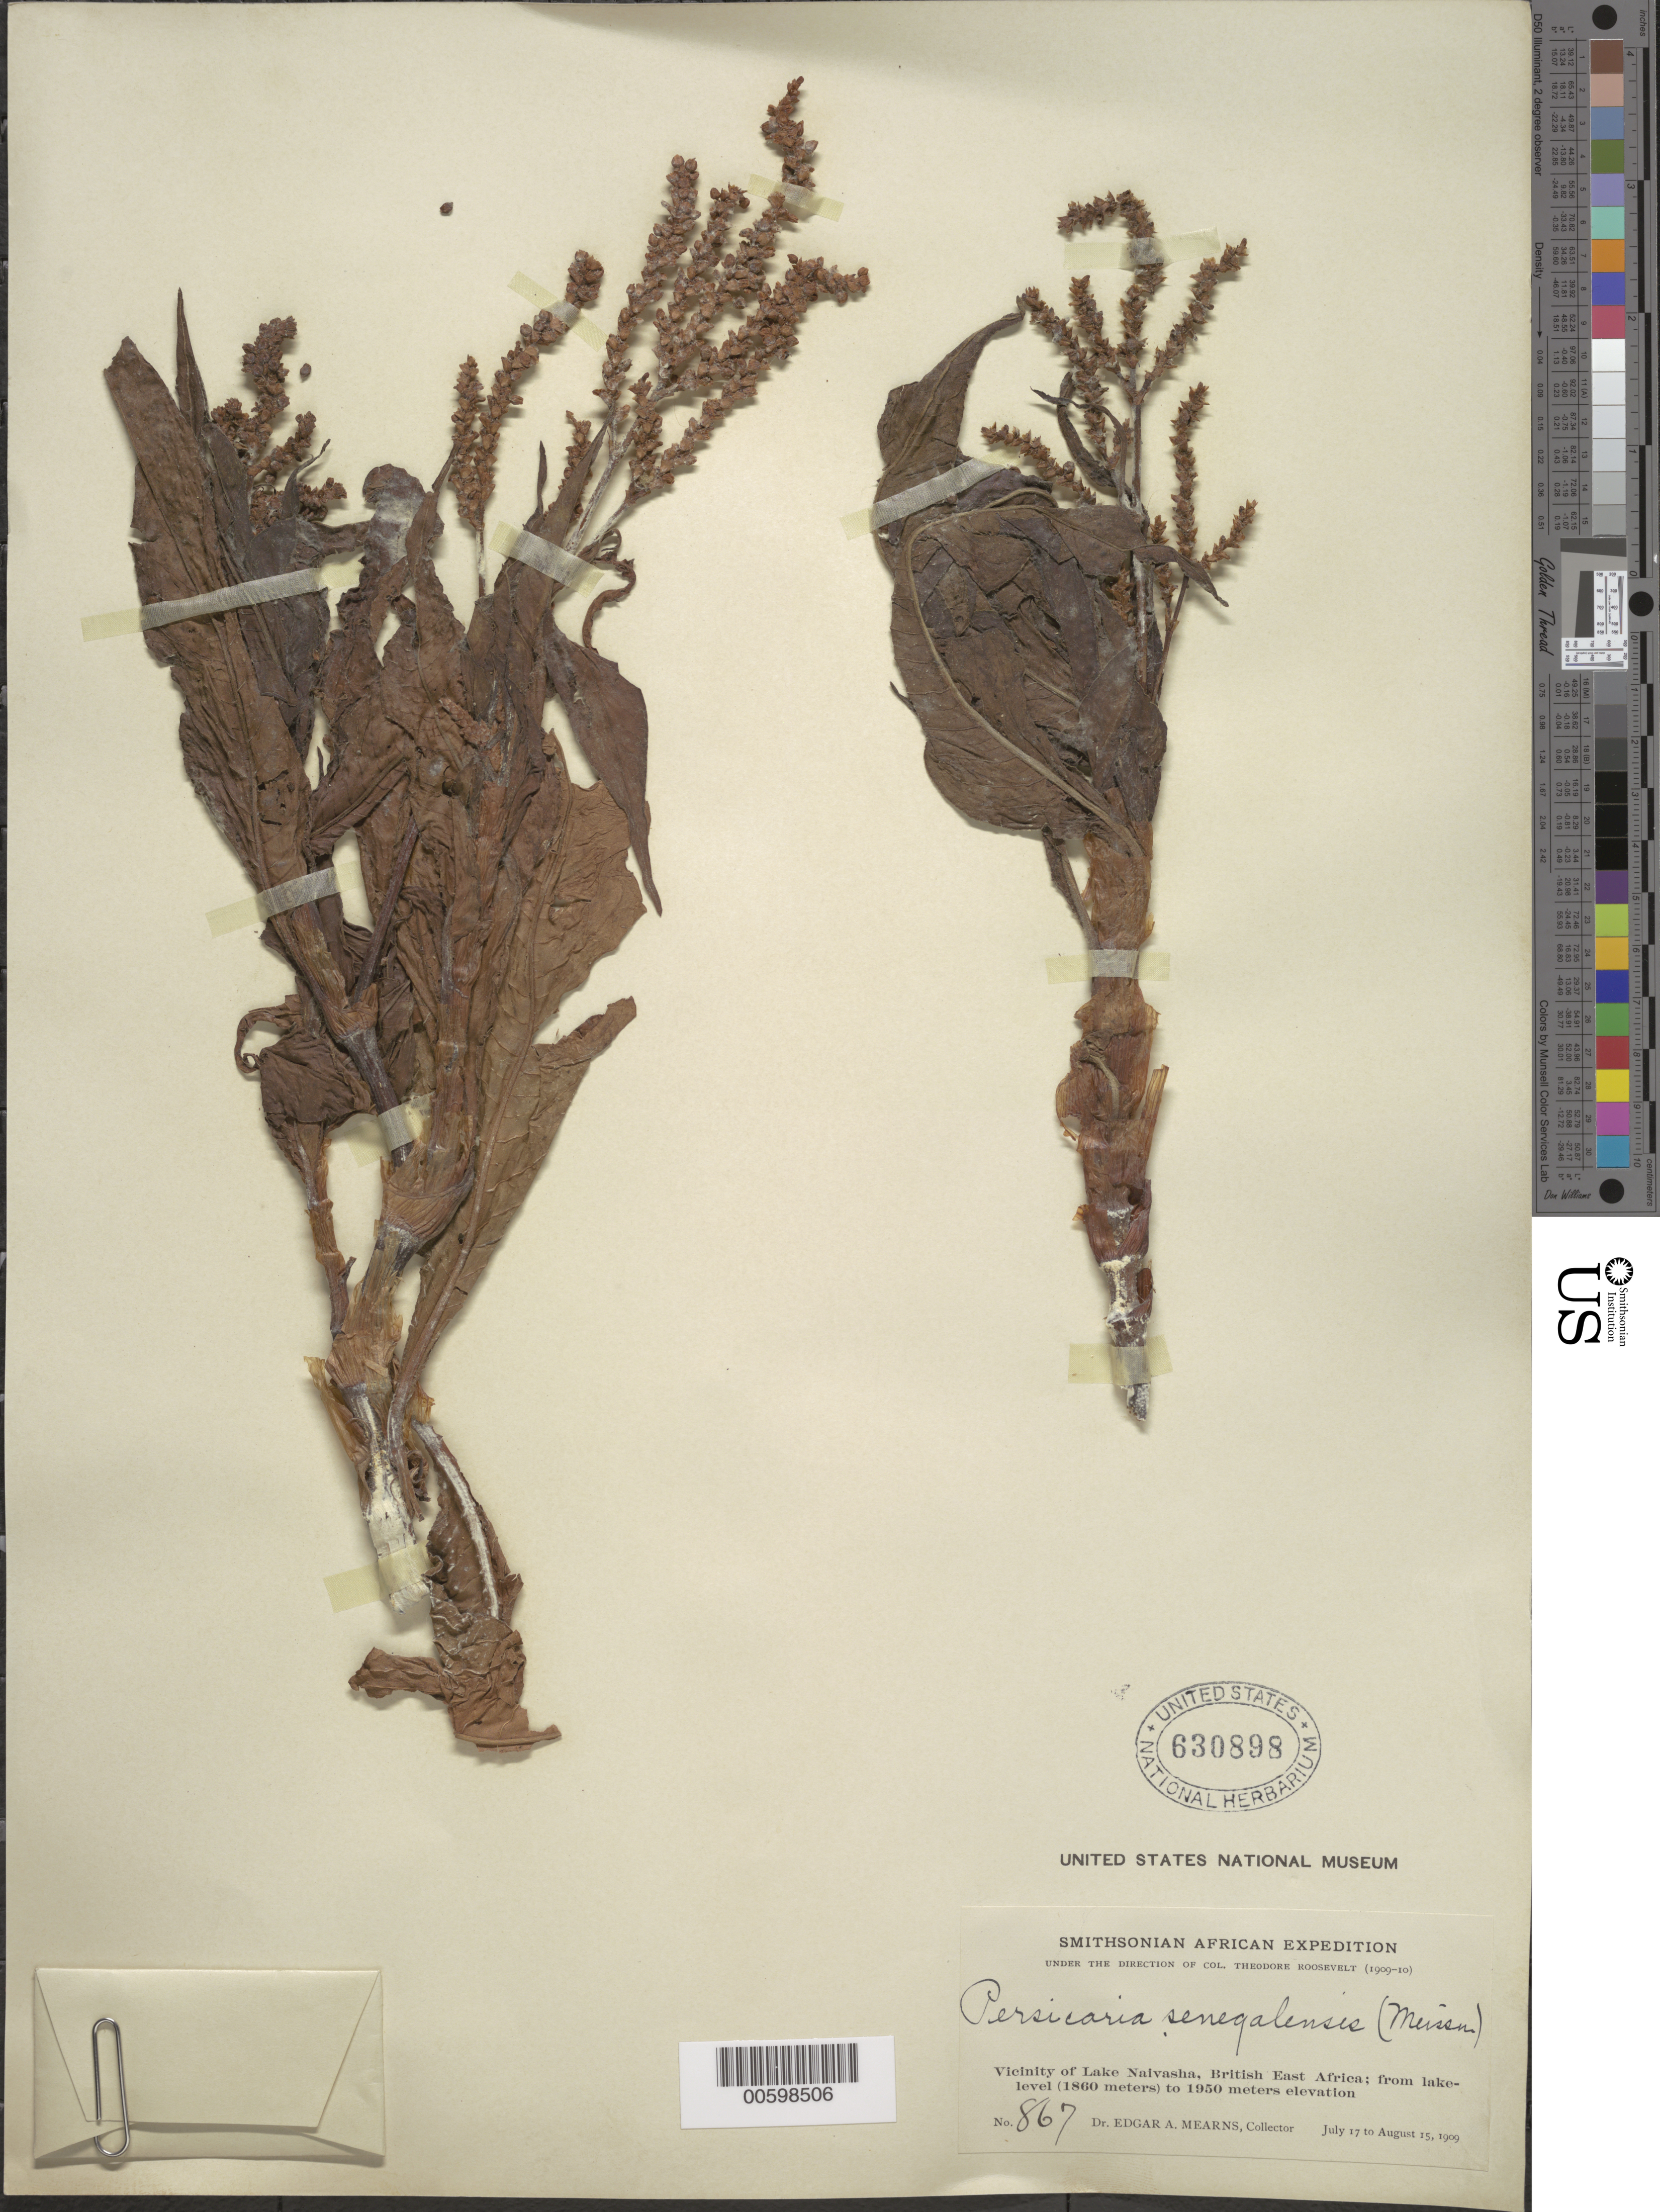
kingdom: Plantae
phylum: Tracheophyta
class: Magnoliopsida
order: Caryophyllales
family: Polygonaceae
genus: Persicaria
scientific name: Persicaria senegalensis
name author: Meisn.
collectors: E. A. Mearns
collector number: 867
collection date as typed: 17 Jul 1909 to 15 Aug 1909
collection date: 1909-07-17/1909-08-15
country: Kenya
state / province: Nakuru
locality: Vicinity of Lake Naivasha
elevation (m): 1860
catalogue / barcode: US 630898